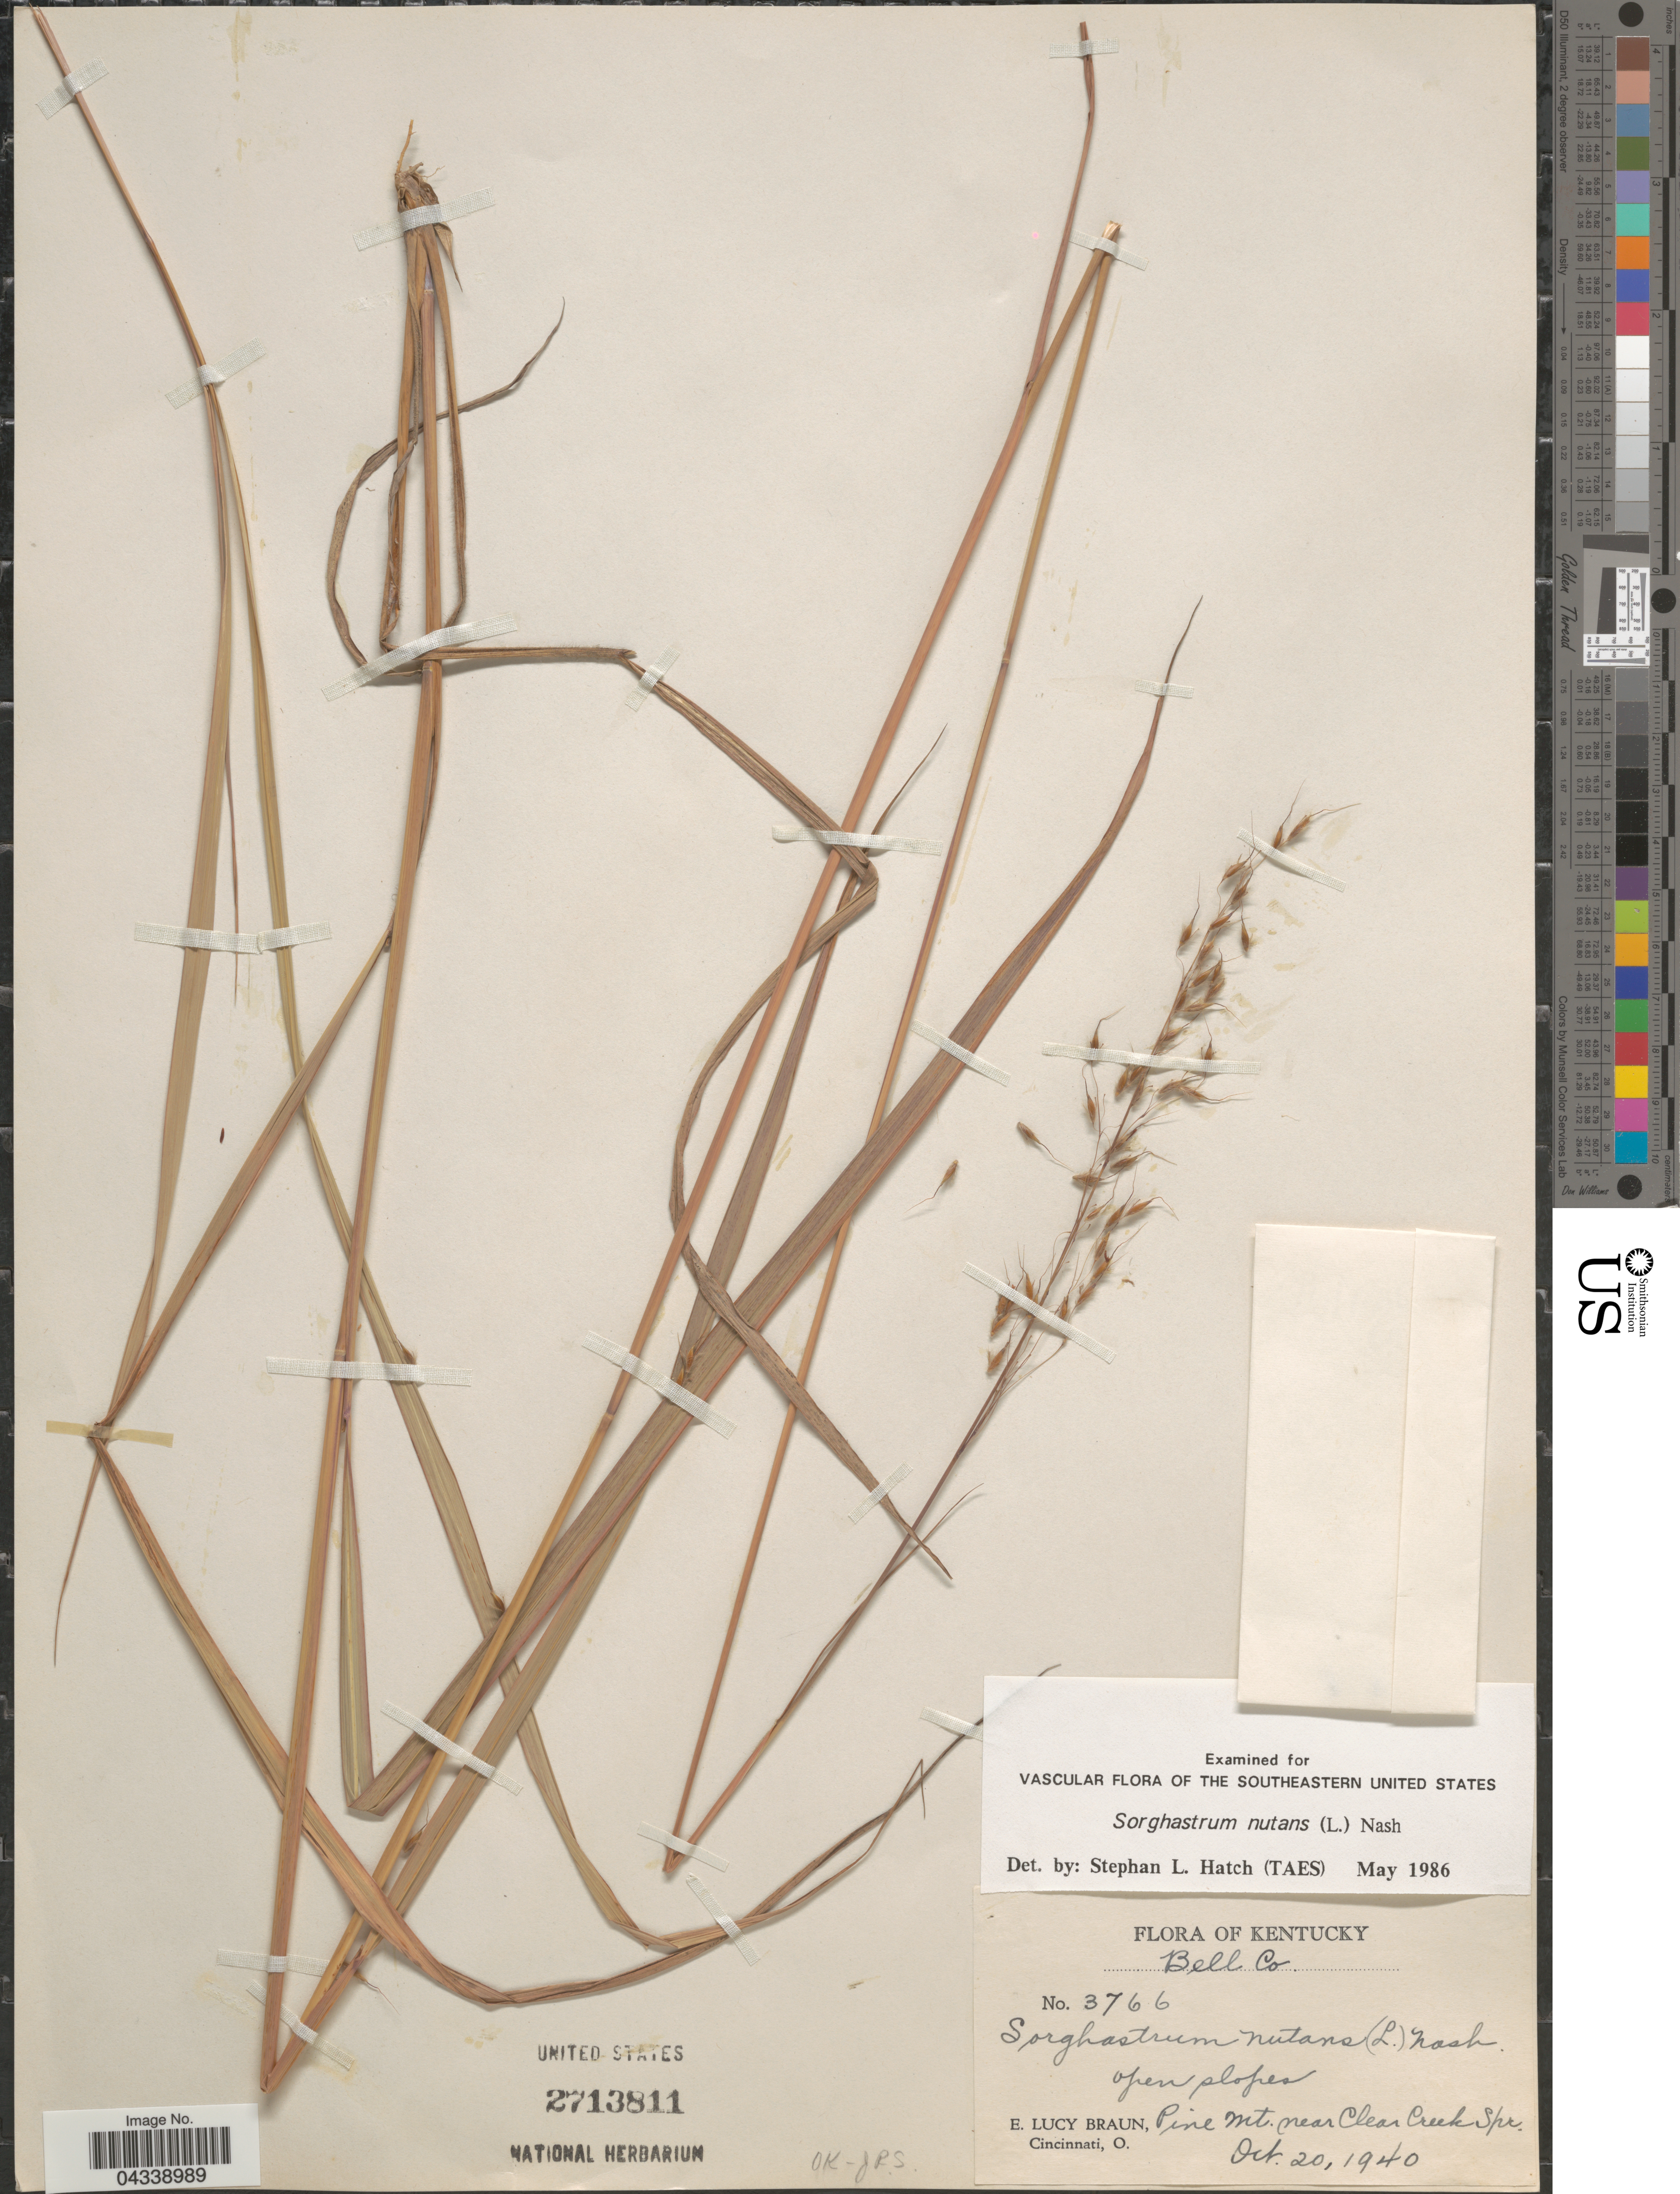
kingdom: Plantae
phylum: Tracheophyta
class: Liliopsida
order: Poales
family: Poaceae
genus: Sorghastrum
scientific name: Sorghastrum nutans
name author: (L.) Nash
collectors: E. L. Braun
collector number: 3766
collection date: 1940-10-20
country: United States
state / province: Kentucky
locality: Bell Co. Pine Mt. near Clear Creek Spr.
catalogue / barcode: US 2713811